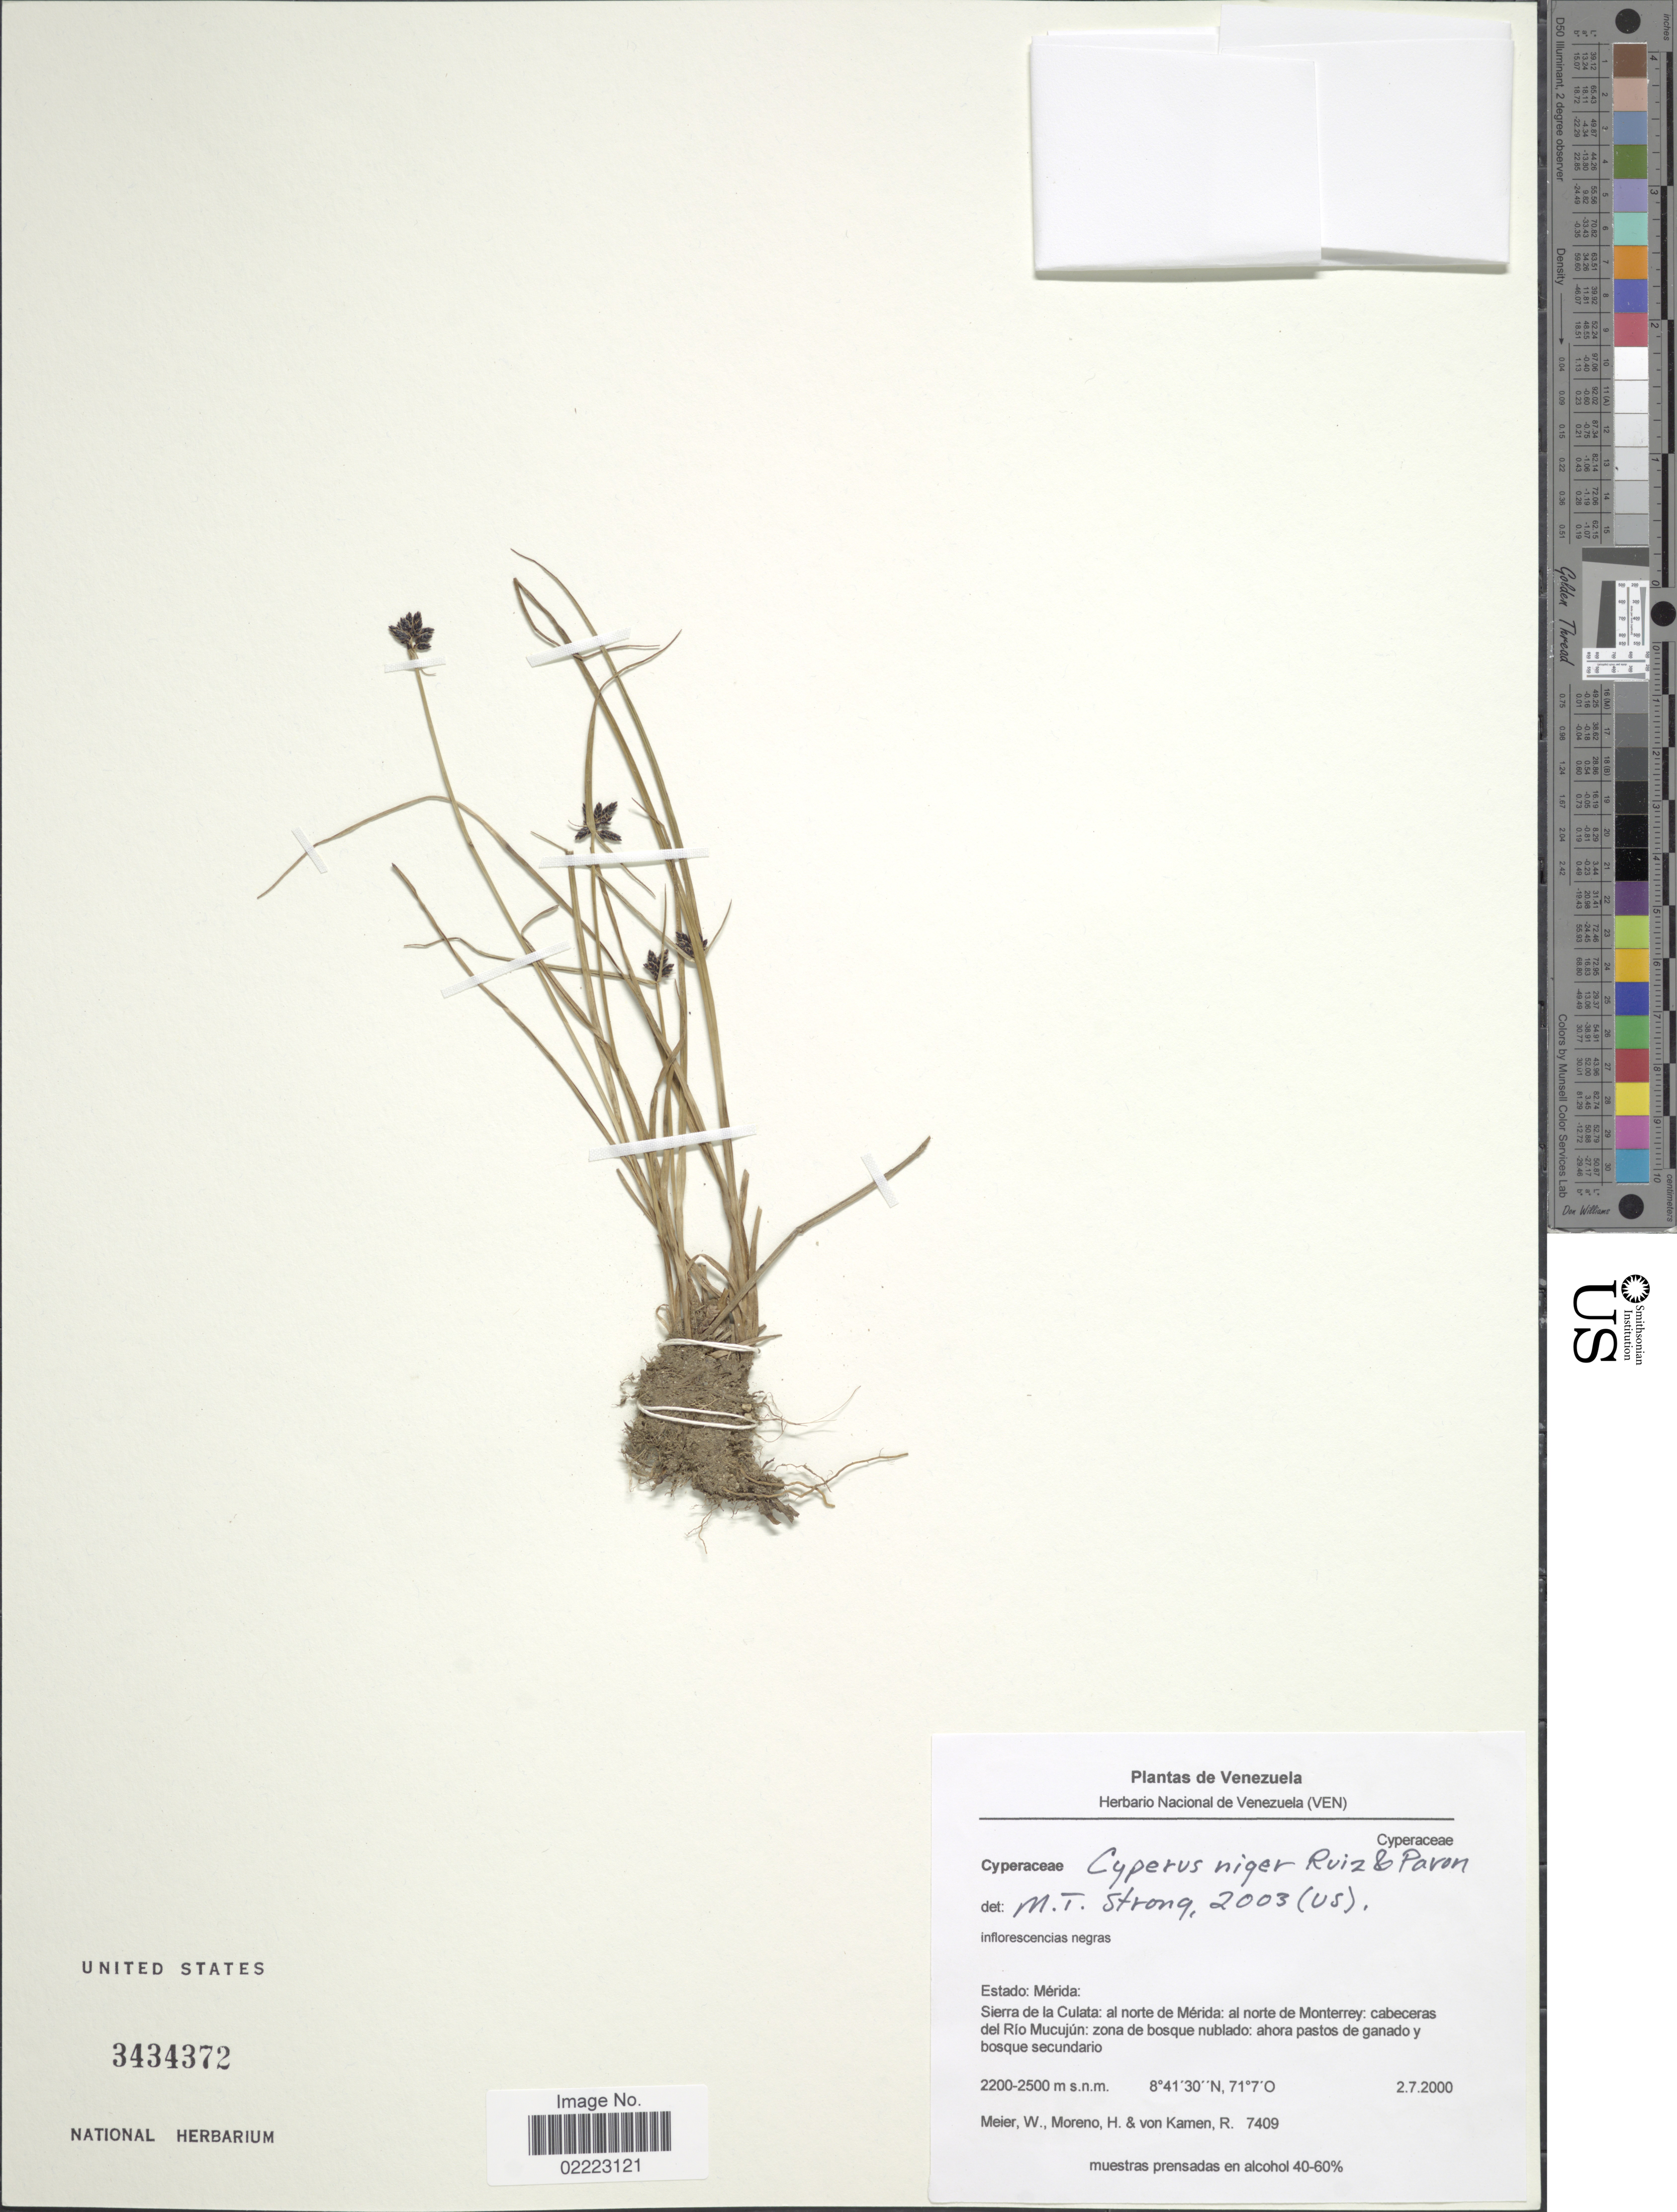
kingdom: Plantae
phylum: Tracheophyta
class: Liliopsida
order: Poales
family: Cyperaceae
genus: Cyperus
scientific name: Cyperus niger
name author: Ruiz & Pav.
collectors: W. Meier, H. Moreno & R. von Kamen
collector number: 7409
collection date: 2000-07-02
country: Venezuela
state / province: Mérida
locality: Sierra de ka Culata: al norte de Mérida: al norte de Monterrey: cabeceras del Río Mucujún: zona de bosque nublado: ahora pastos de ganado y bosque secundario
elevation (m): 2200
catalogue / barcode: US 3434372